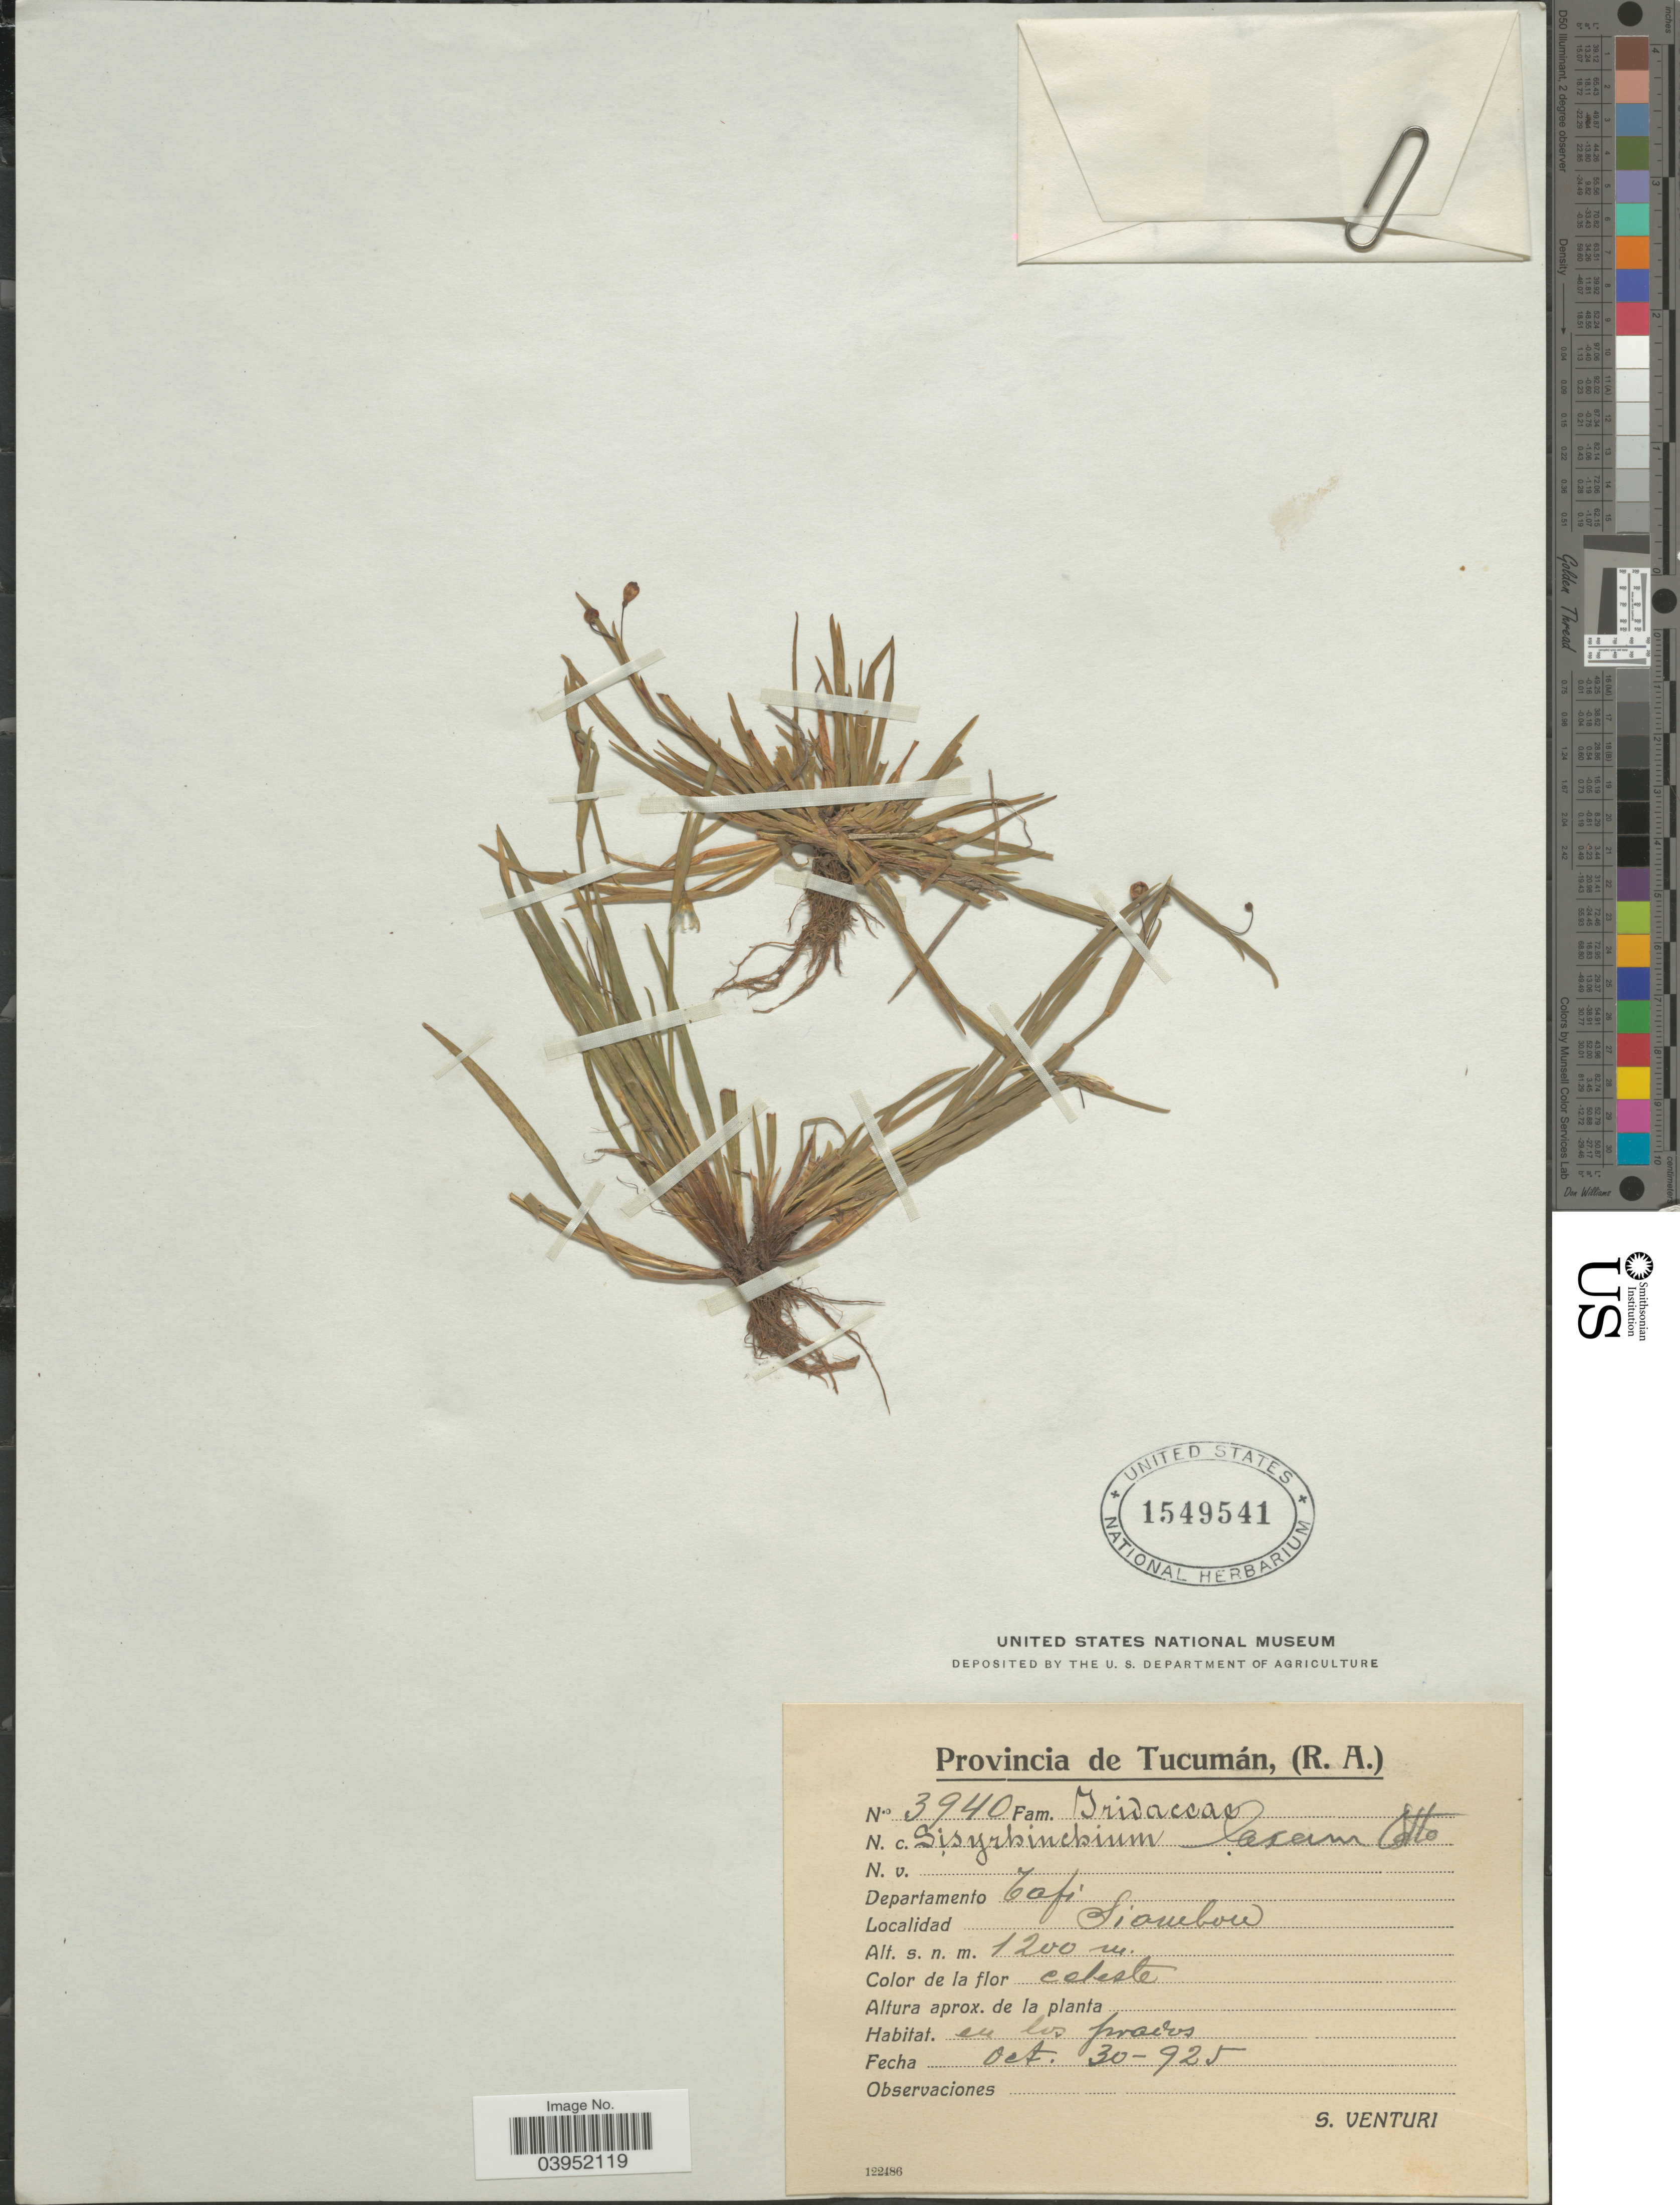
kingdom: Plantae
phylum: Tracheophyta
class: Liliopsida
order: Asparagales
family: Iridaceae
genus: Sisyrinchium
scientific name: Sisyrinchium laxum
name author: Otto ex Sims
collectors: S. Venturi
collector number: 3940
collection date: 1925-10-30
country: Argentina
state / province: Tucuman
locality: Departamento Tafi. Siambon.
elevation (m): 1200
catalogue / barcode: US 1549541